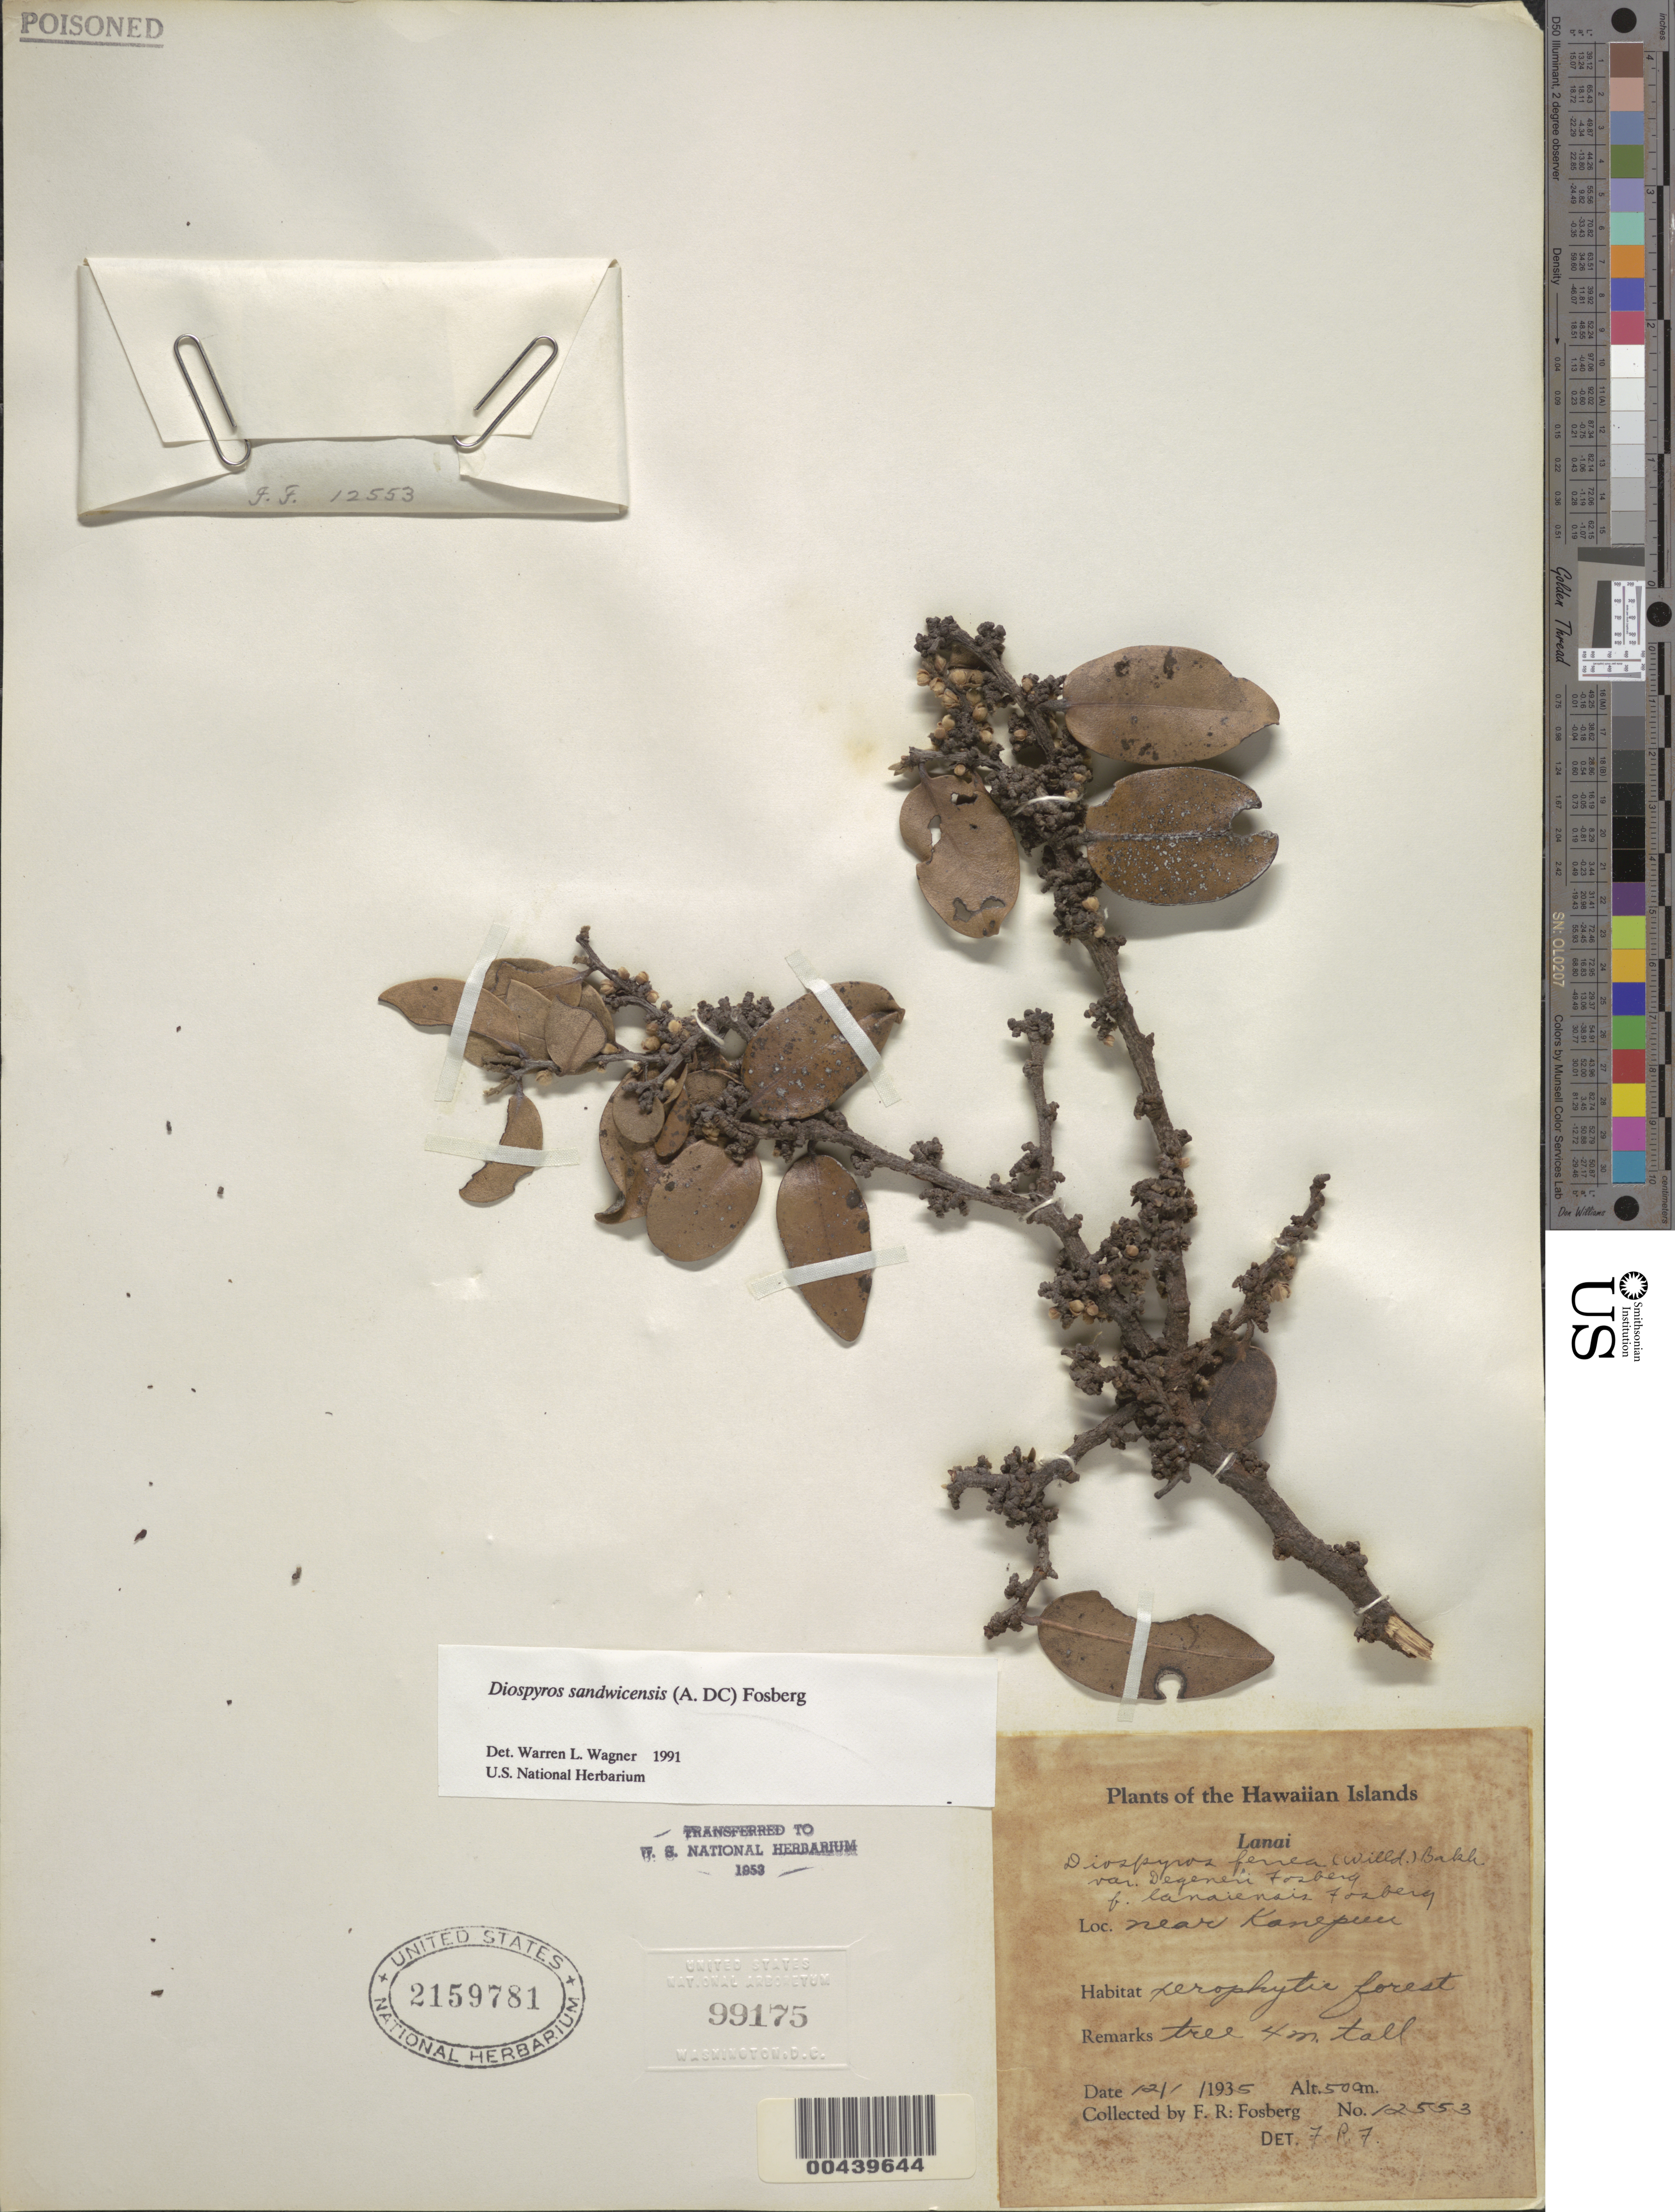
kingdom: Plantae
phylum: Tracheophyta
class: Magnoliopsida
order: Ericales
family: Ebenaceae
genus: Diospyros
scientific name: Diospyros sandwicensis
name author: (A. DC.) Fosberg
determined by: Wagner, W. L., (BOT), Smithsonian Institution - National Museum of Natural History (UNITED STATES)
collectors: F. R. Fosberg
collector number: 12553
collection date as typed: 12 Jan 1935 or 1 Dec 1935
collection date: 1935-01-12 or 1935-12-01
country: United States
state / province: Hawaii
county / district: Maui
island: Lana'i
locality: Near Kanepuu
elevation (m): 500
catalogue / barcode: US 2159781